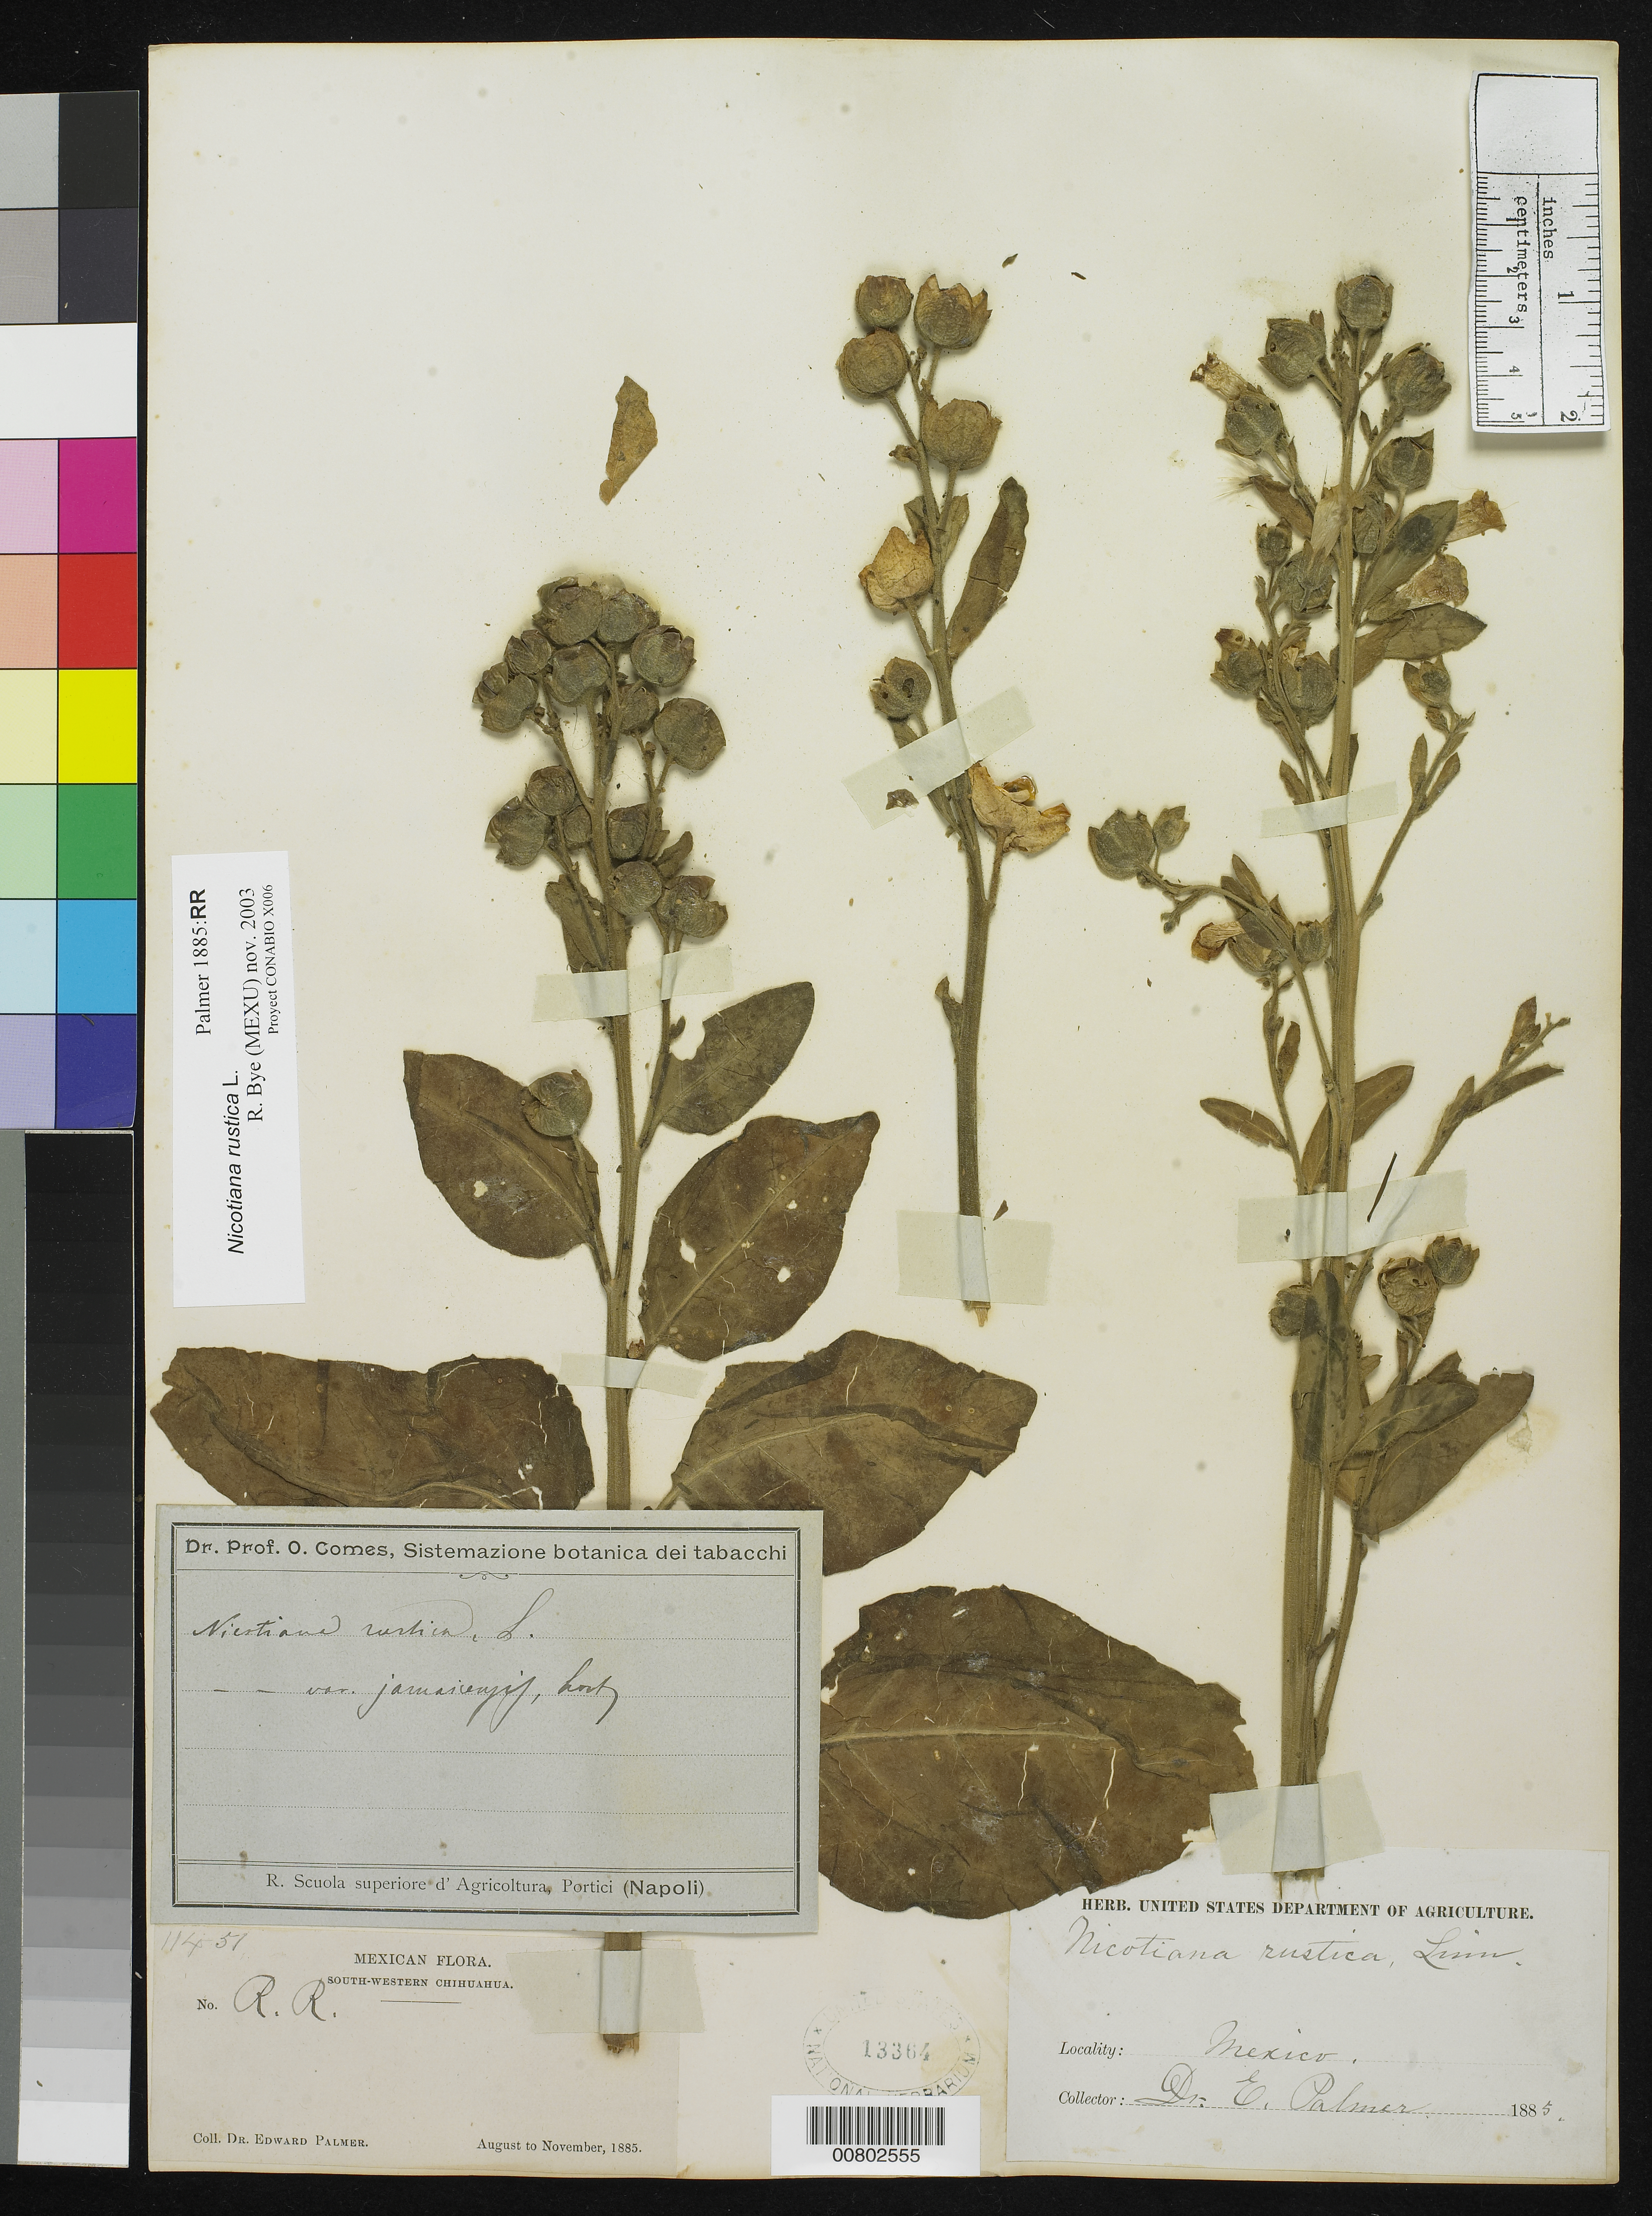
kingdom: Plantae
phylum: Tracheophyta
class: Magnoliopsida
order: Solanales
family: Solanaceae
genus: Nicotiana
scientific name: Nicotiana rustica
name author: L.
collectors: E. Palmer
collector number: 114-51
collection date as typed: Aug 1885 to -- Nov 1885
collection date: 1885-08/1885-11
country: Mexico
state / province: Chihuahua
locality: RR SW Chihuahua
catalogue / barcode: US 13364